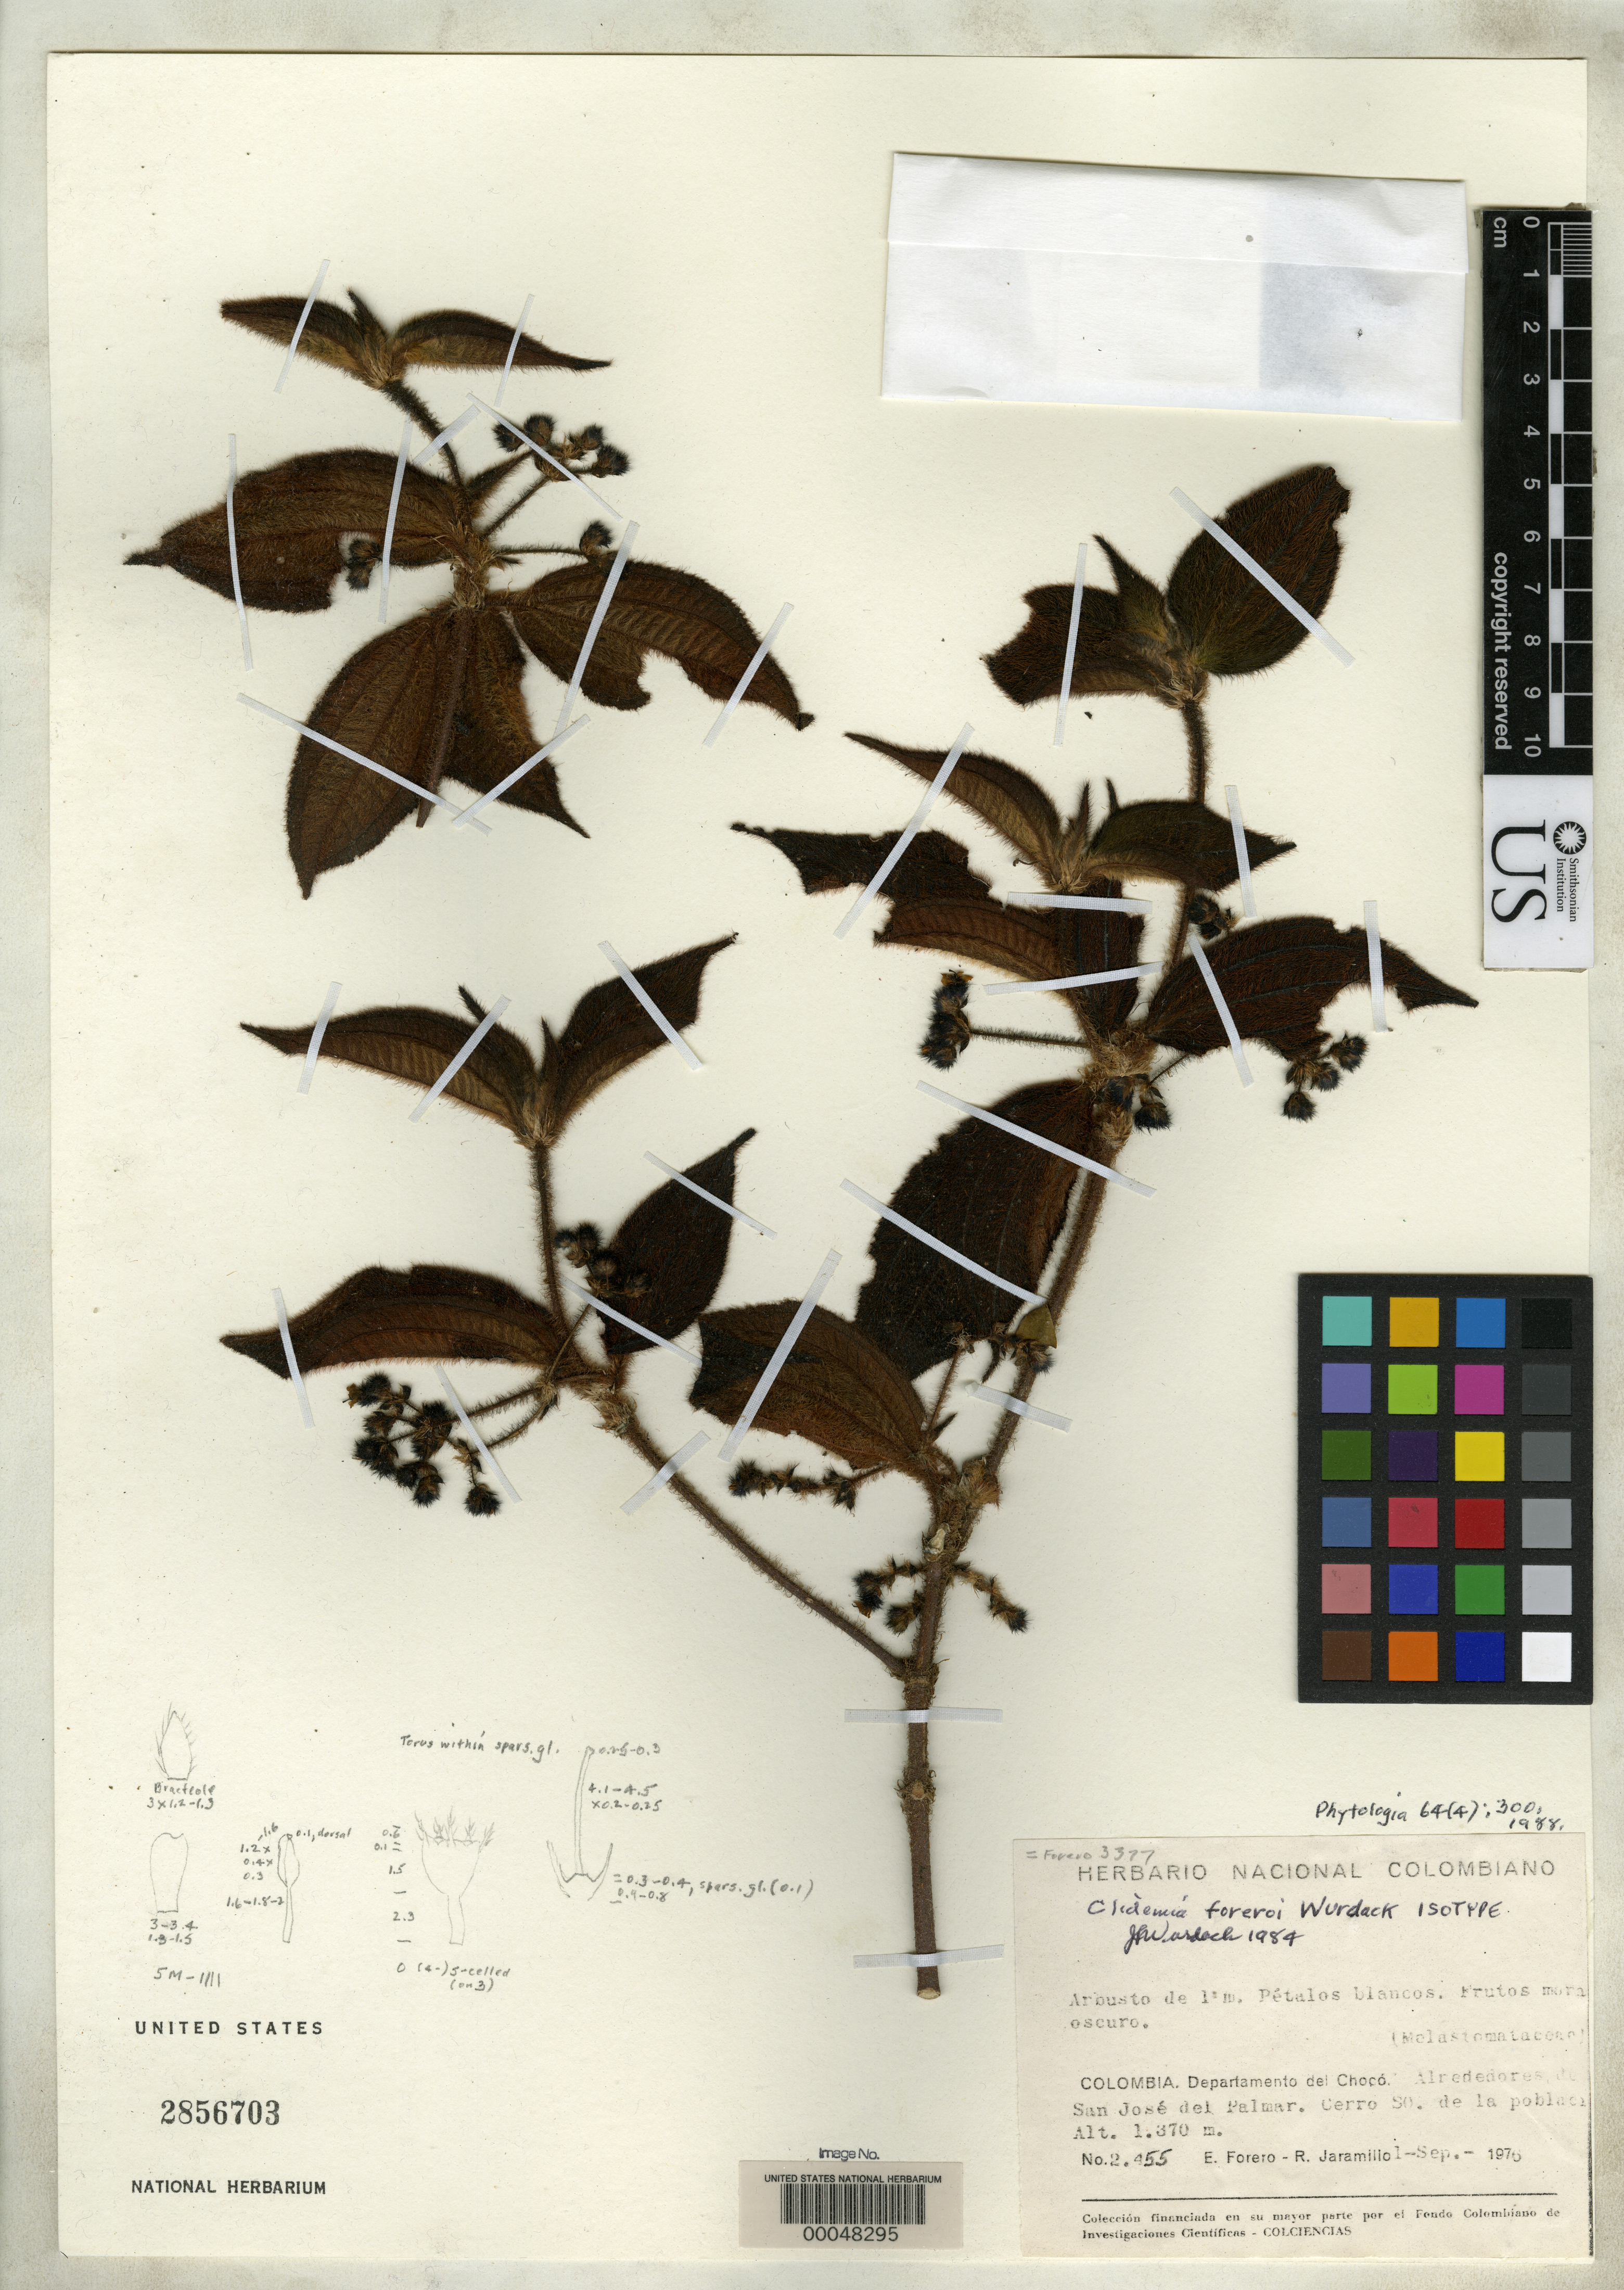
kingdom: Plantae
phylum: Tracheophyta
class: Magnoliopsida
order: Myrtales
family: Melastomataceae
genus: Clidemia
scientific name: Clidemia foreroi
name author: Wurdack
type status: Isotype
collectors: E. Forero & R. Jaramillo M.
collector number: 2455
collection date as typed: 01 Sep 1976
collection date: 1976-09-01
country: Colombia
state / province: Chocó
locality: Vicinity of San Jose del Palmar.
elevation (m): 1370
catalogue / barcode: US 2856703